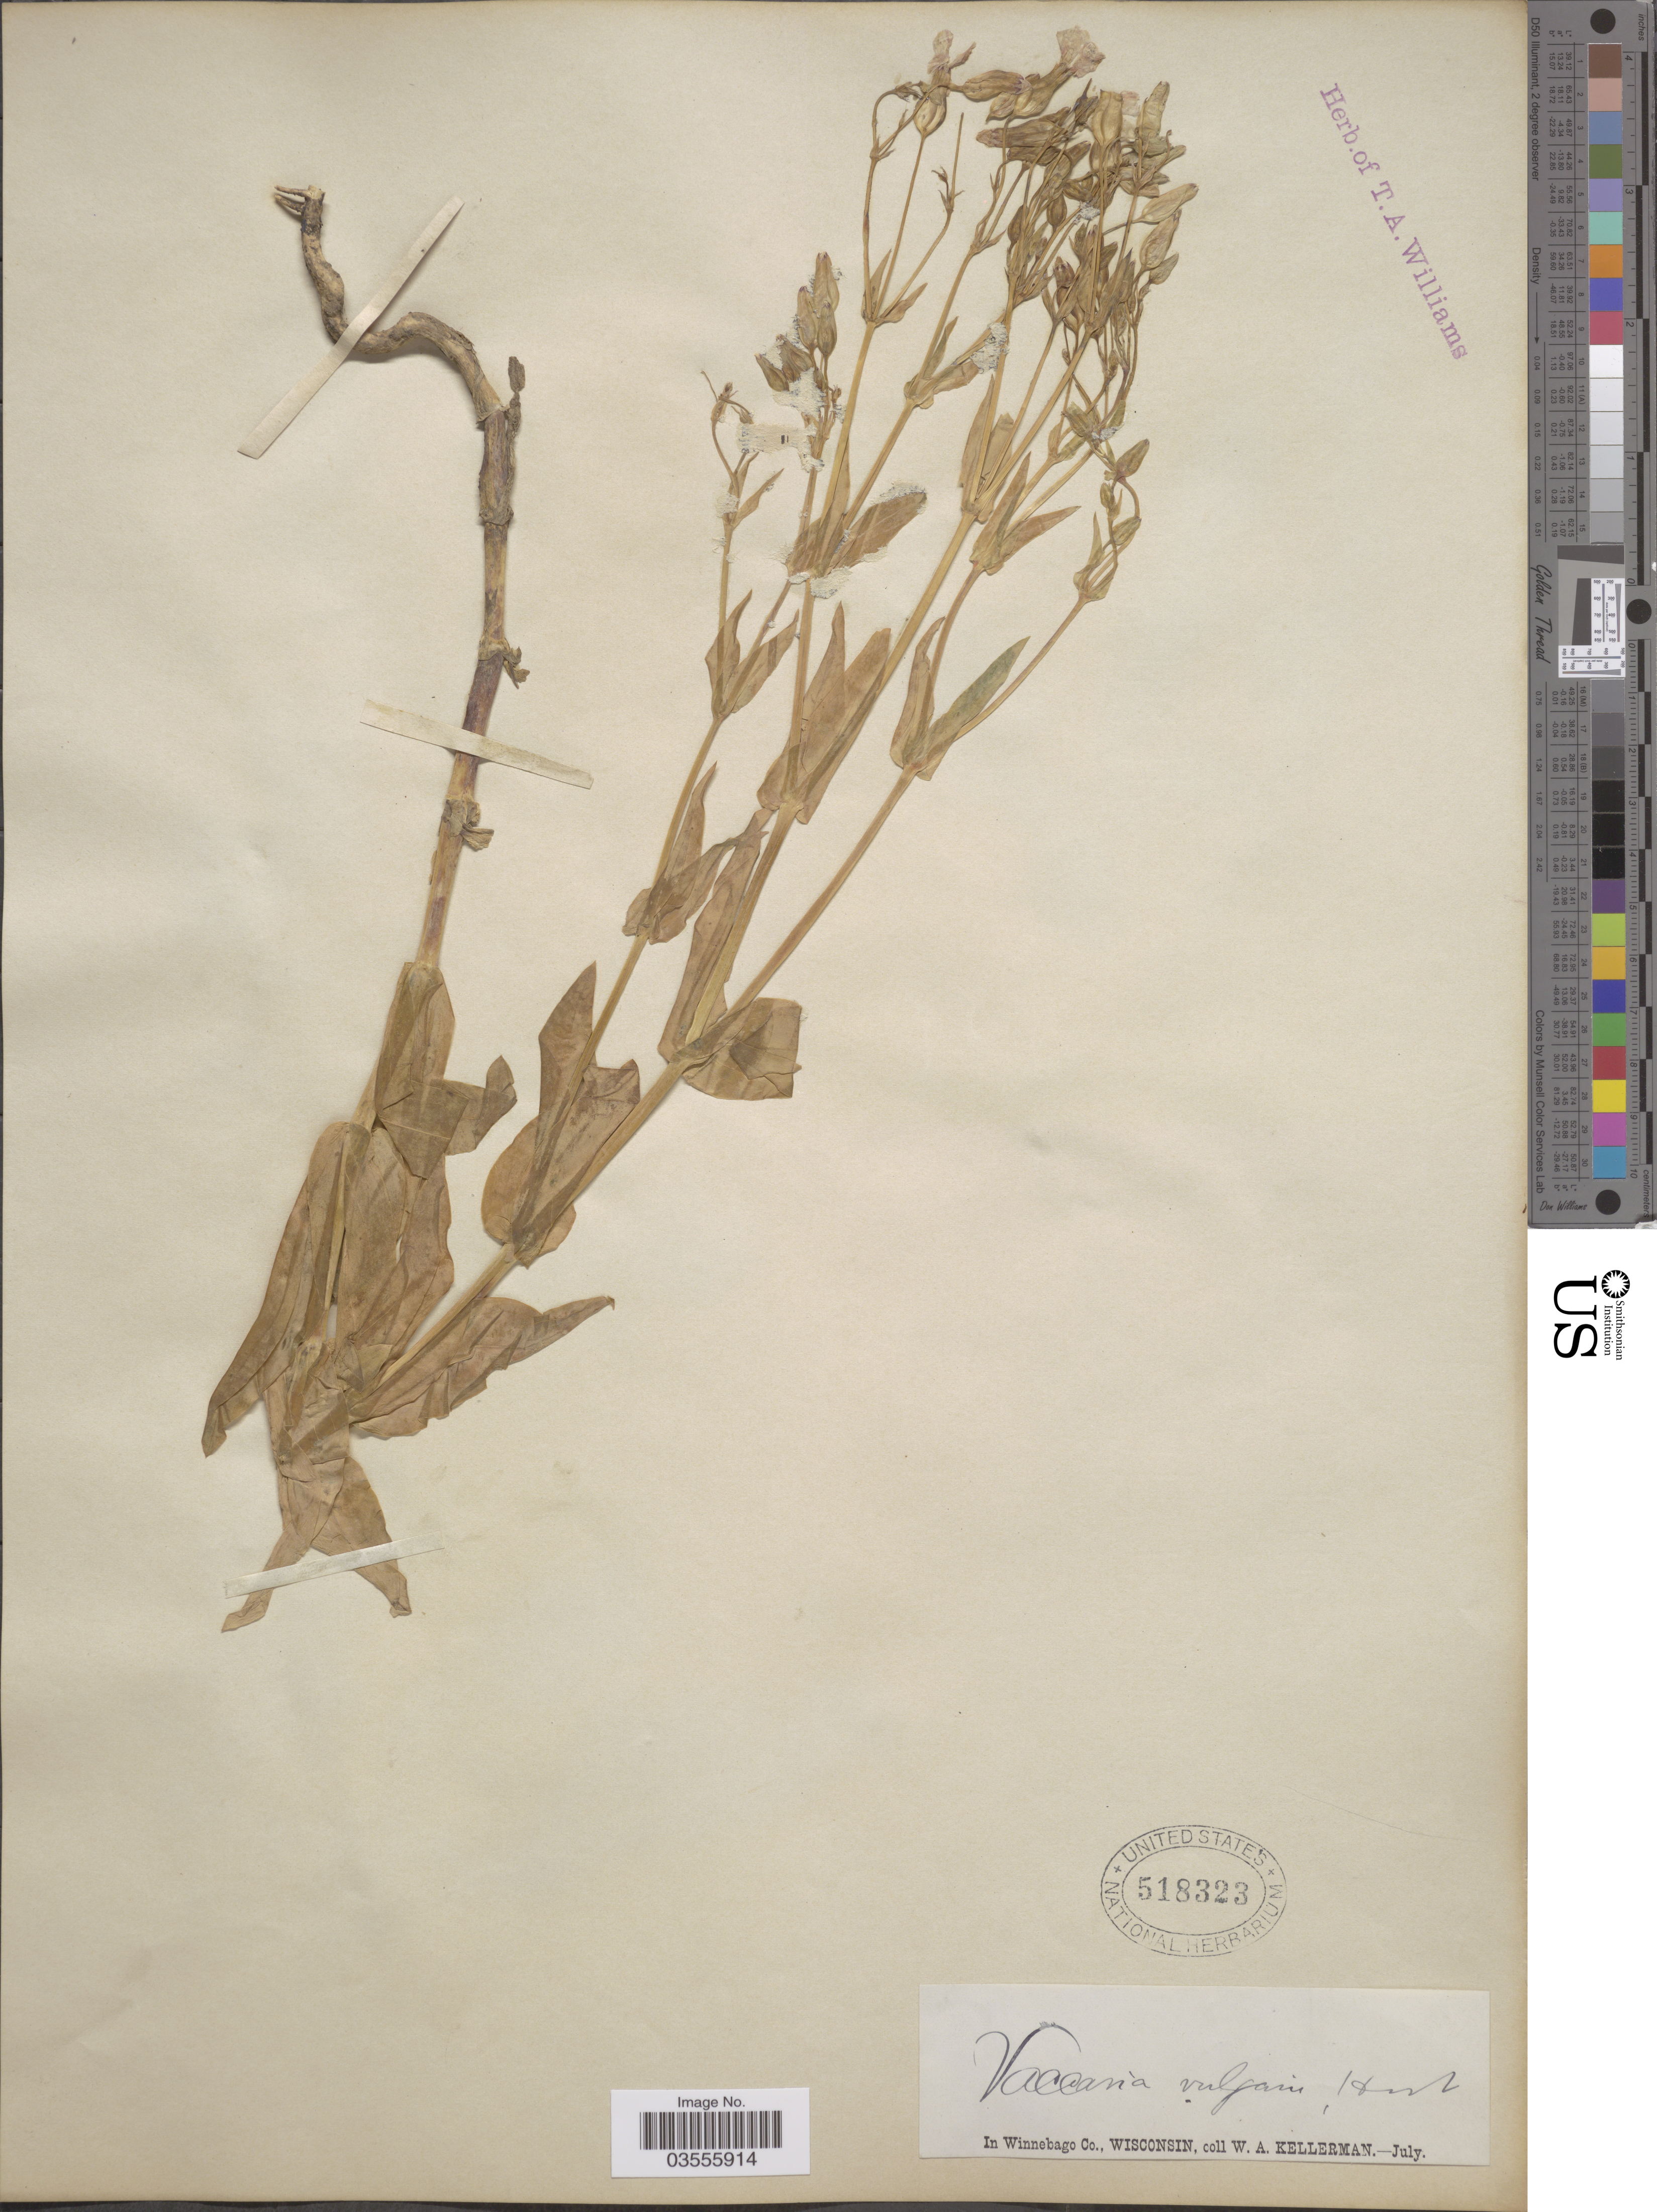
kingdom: Plantae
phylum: Tracheophyta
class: Magnoliopsida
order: Caryophyllales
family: Caryophyllaceae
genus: Gypsophila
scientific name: Gypsophila vaccaria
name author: (L.) Sm.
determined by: Strong, M. T., (US), Smithsonian Institution - National Museum of Natural History (UNITED STATES)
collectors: W. Kellerman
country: United States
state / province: Wisconsin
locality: In Winnebago Co.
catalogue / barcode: US 518323